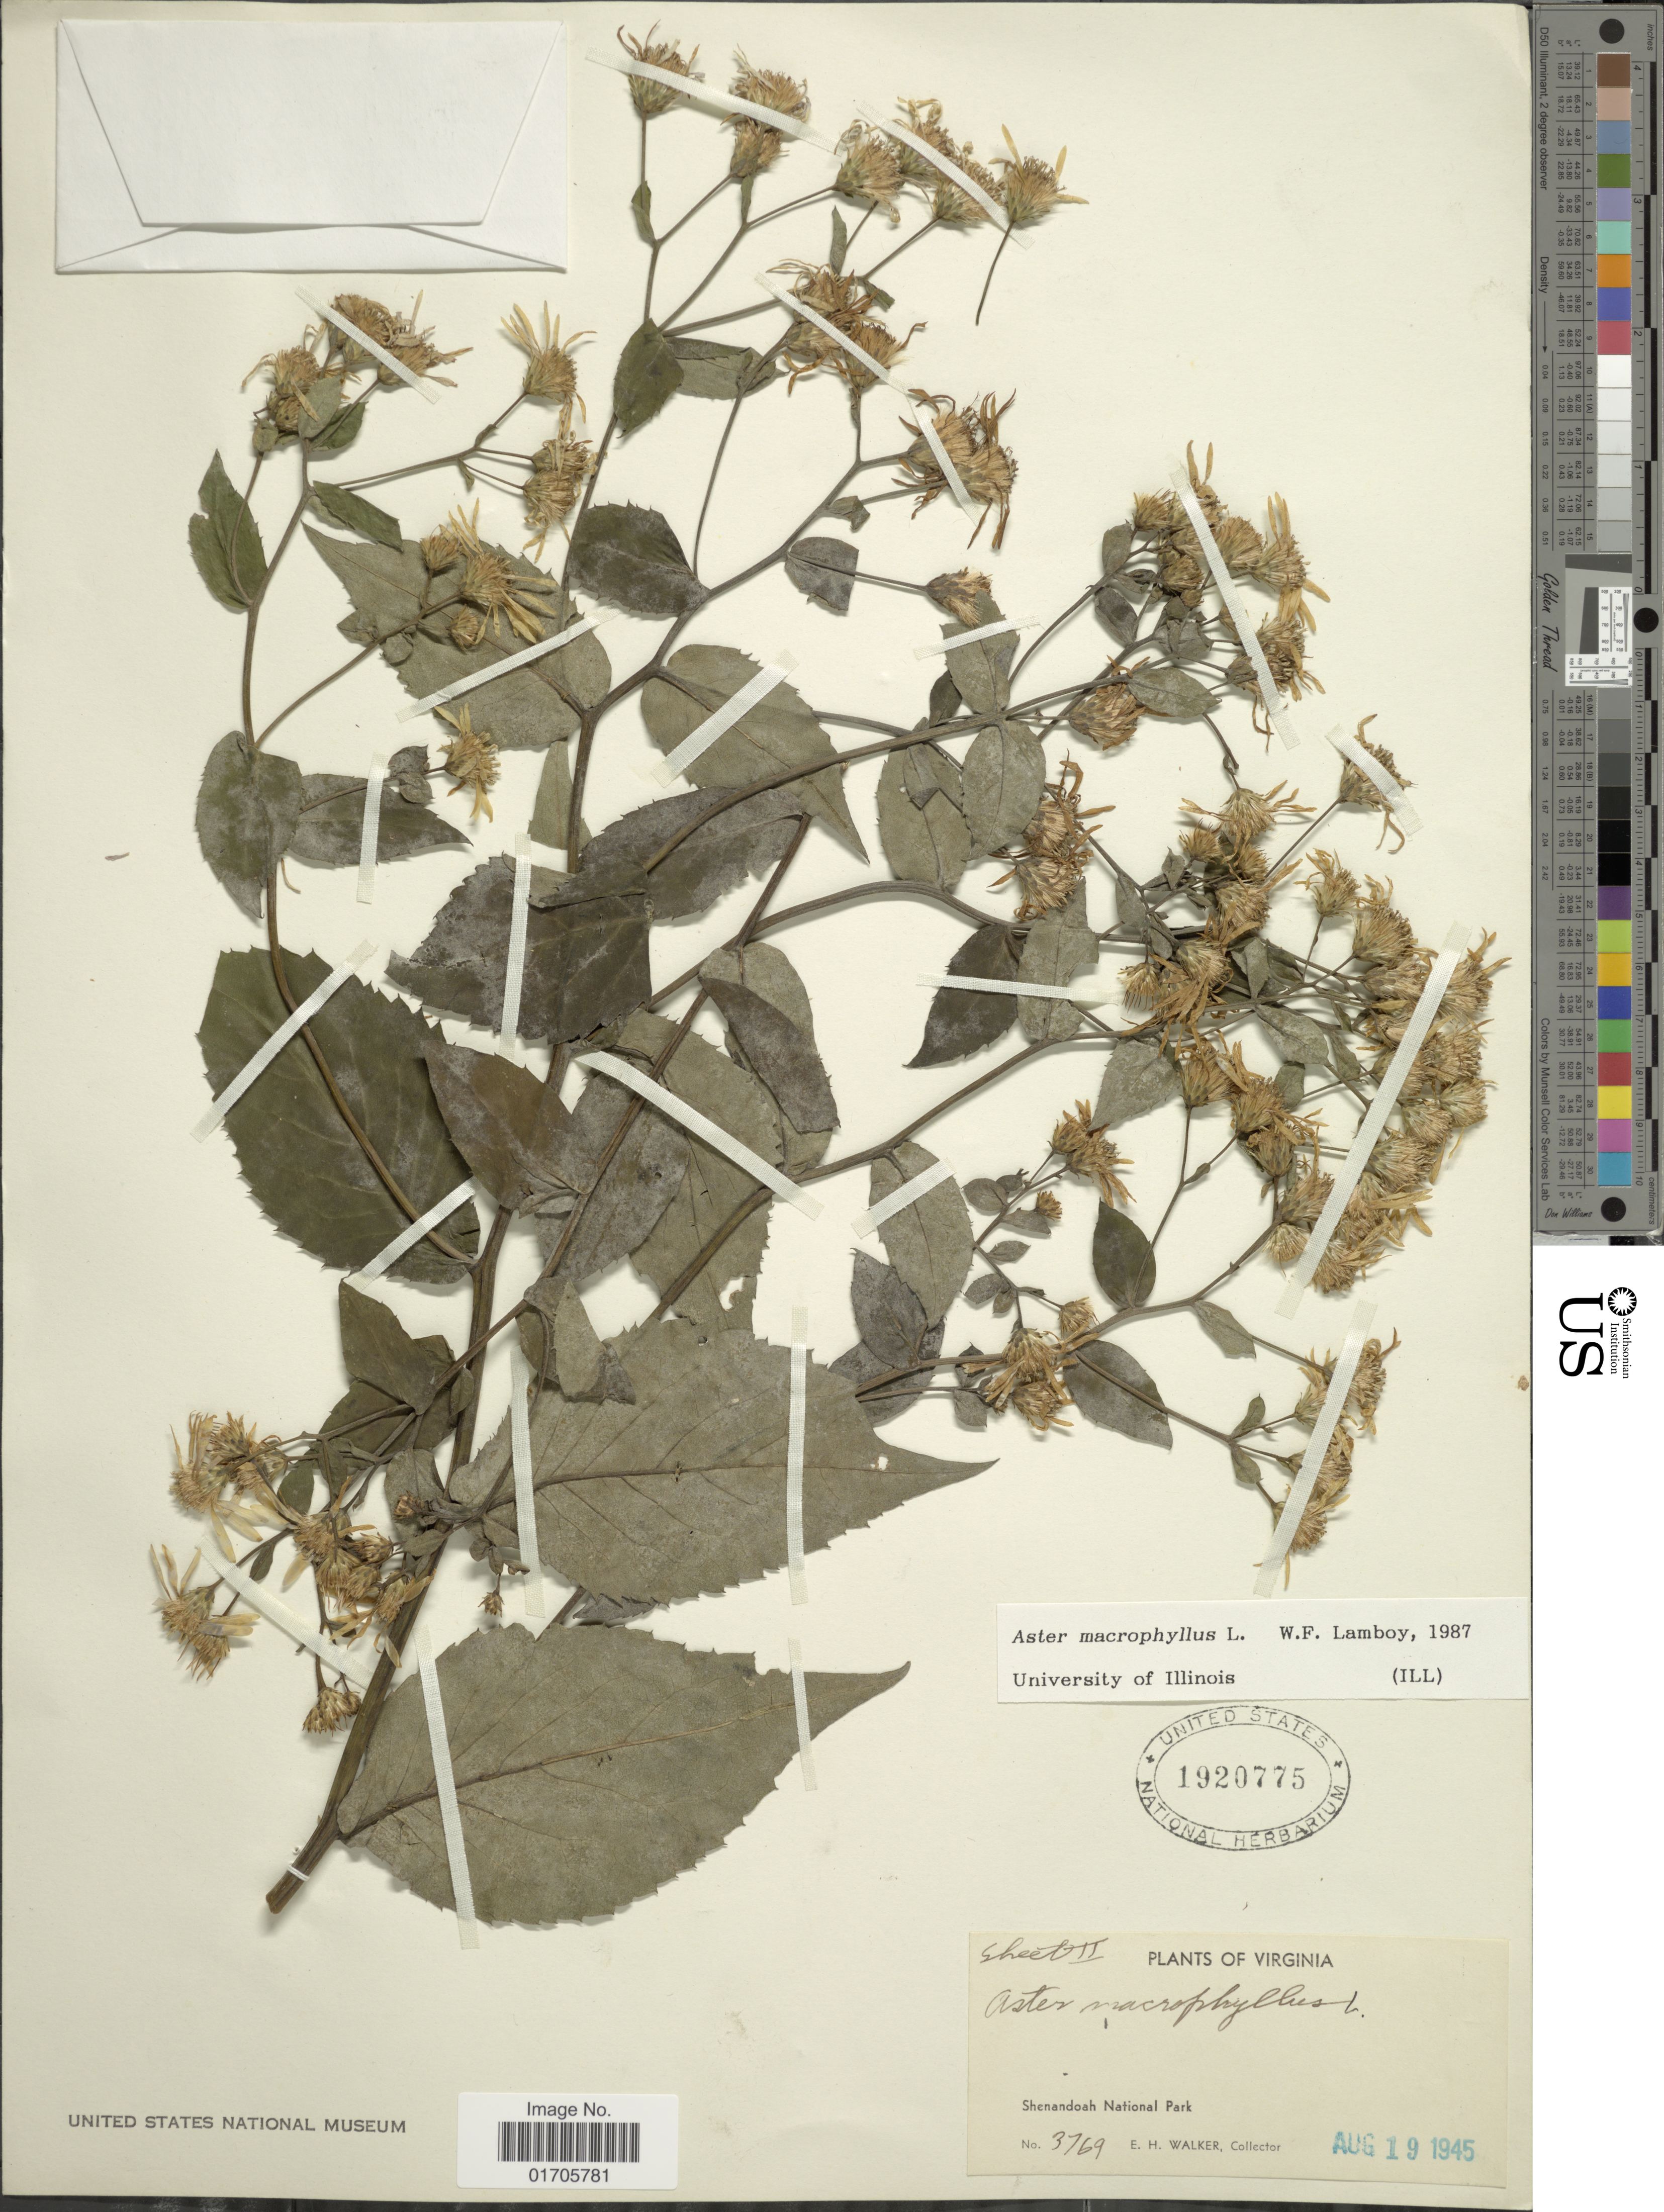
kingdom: Plantae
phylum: Tracheophyta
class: Magnoliopsida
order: Asterales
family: Asteraceae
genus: Eurybia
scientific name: Eurybia macrophylla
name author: (L.) Cass.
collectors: E. H. Walker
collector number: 3769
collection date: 1945-08-19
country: United States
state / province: Virginia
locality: Virginia. Shenandoah National Park.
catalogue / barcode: US 1920775